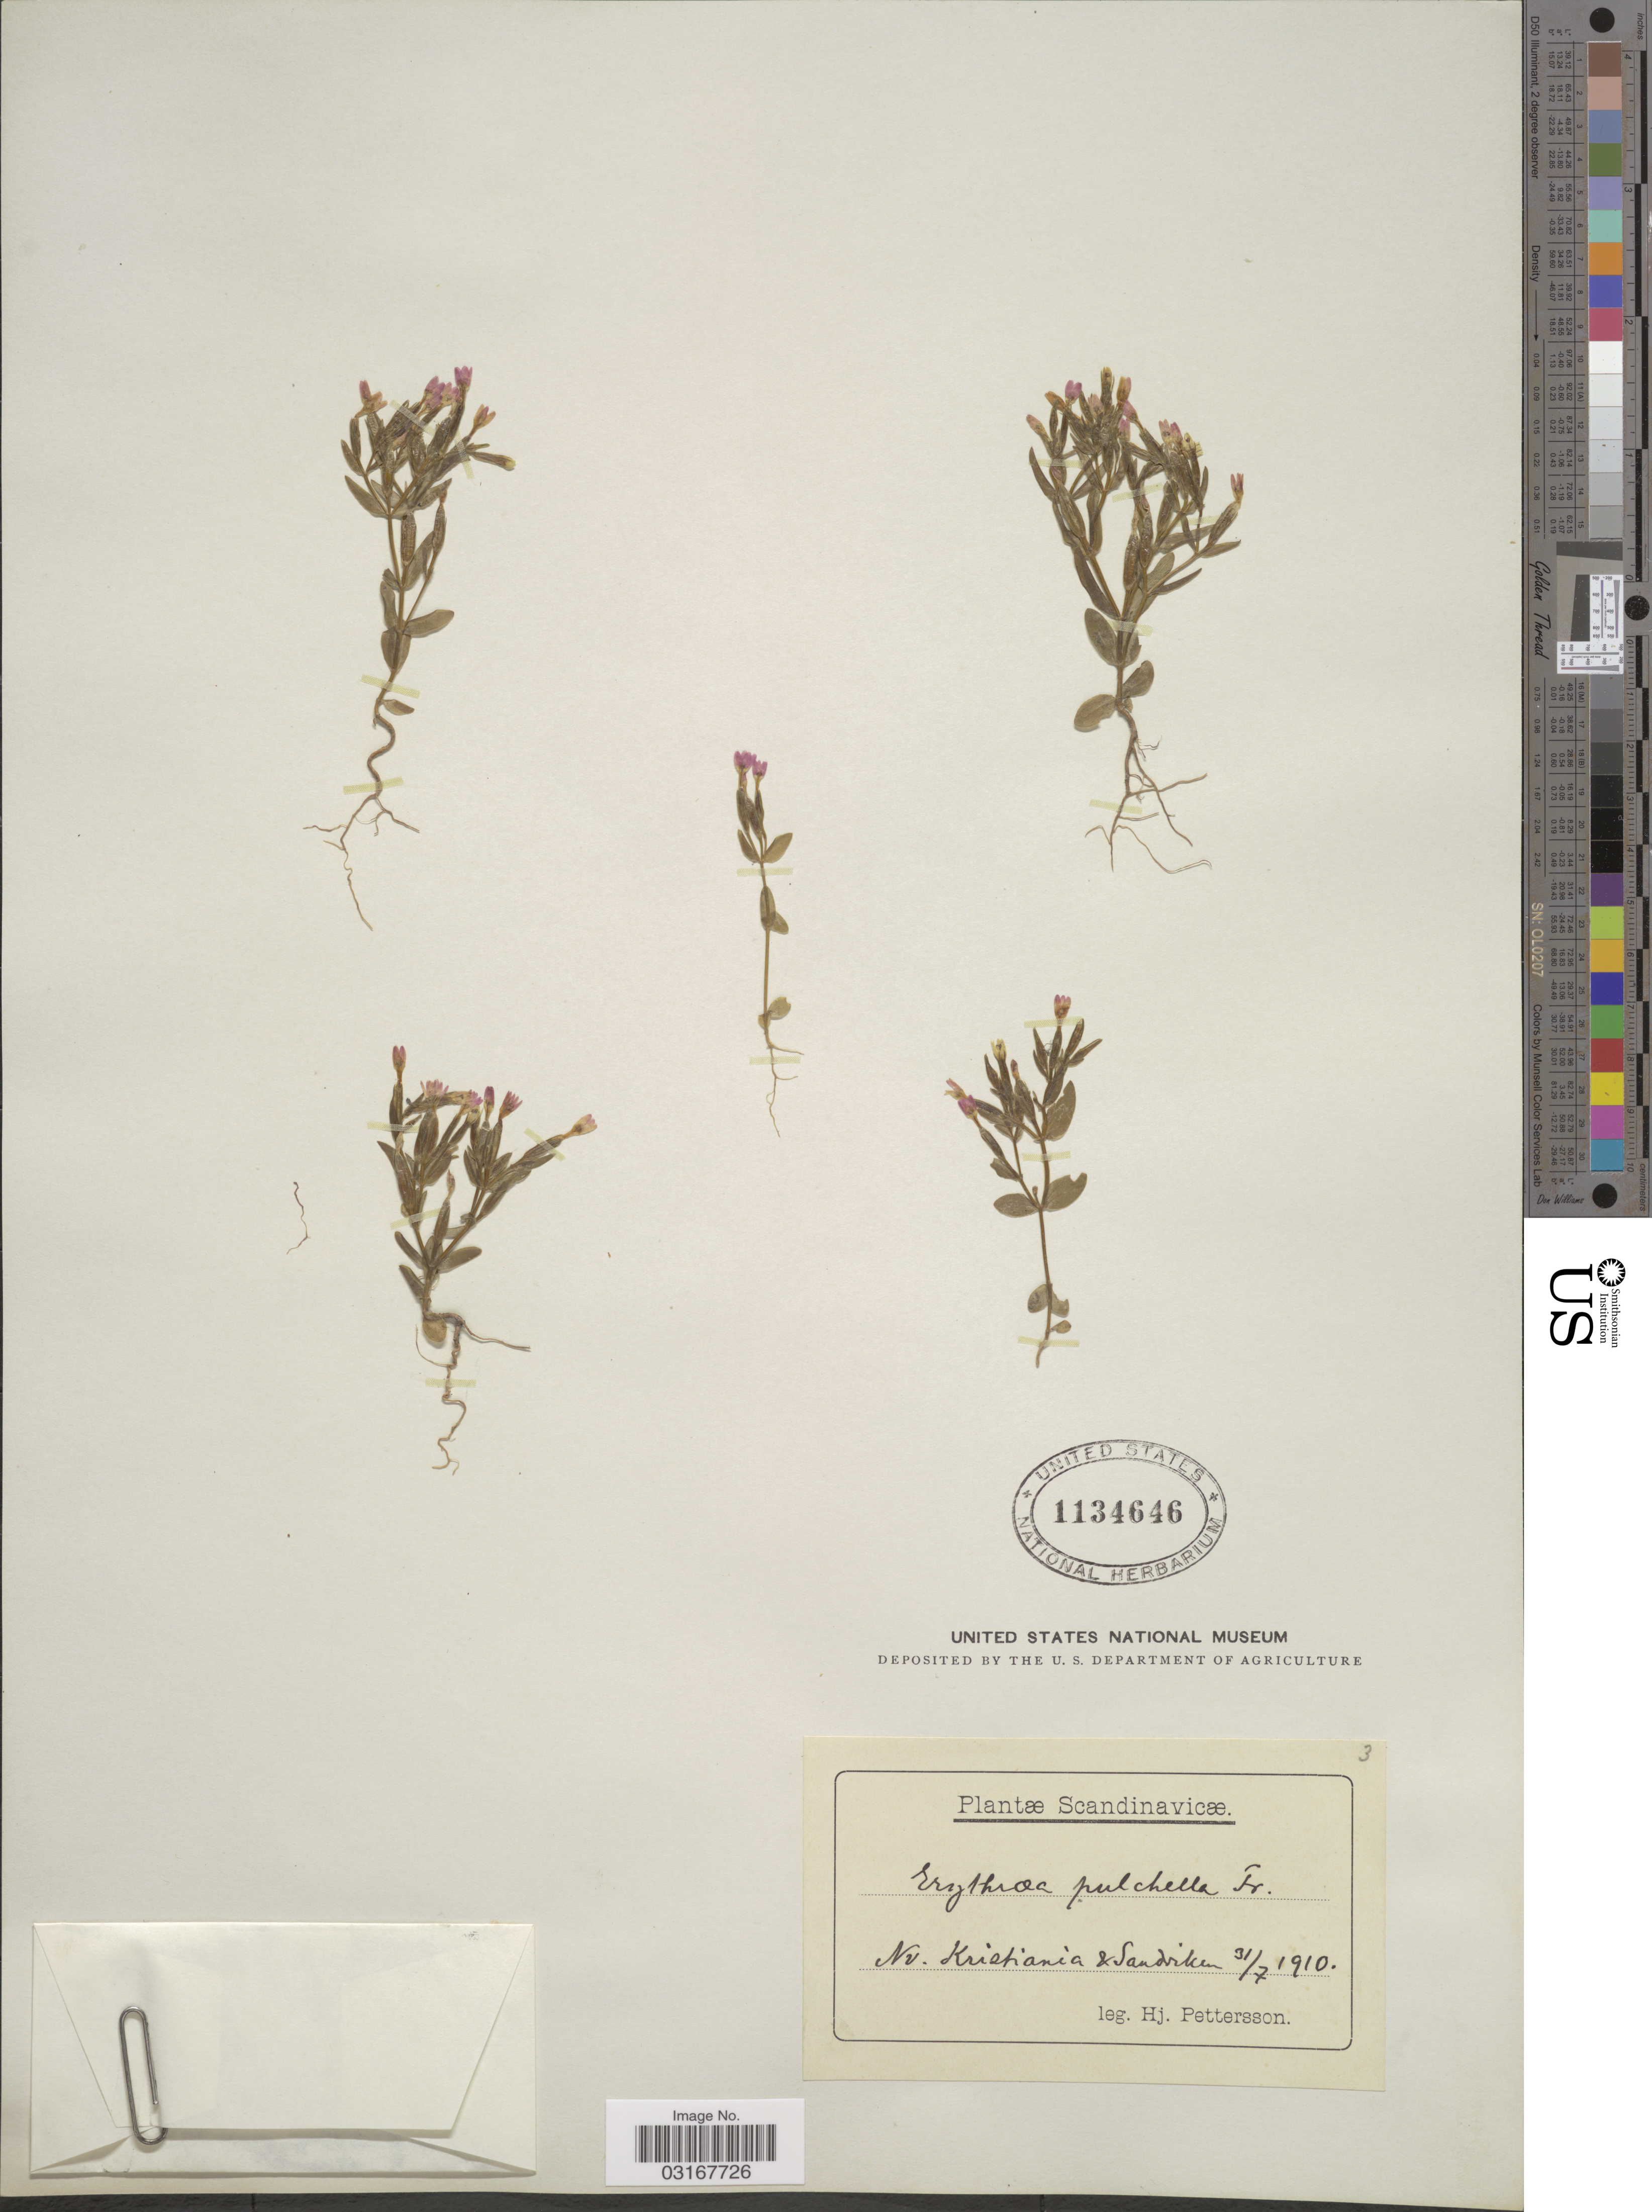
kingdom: Plantae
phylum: Tracheophyta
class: Magnoliopsida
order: Gentianales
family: Gentianaceae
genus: Centaurium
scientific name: Centaurium pulchellum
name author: (Sw.) Druce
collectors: H. Pettersson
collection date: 1910-07-31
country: Sweden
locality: Scandinavicæ. Nv. Kristania & Sandriken.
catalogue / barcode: US 1134646